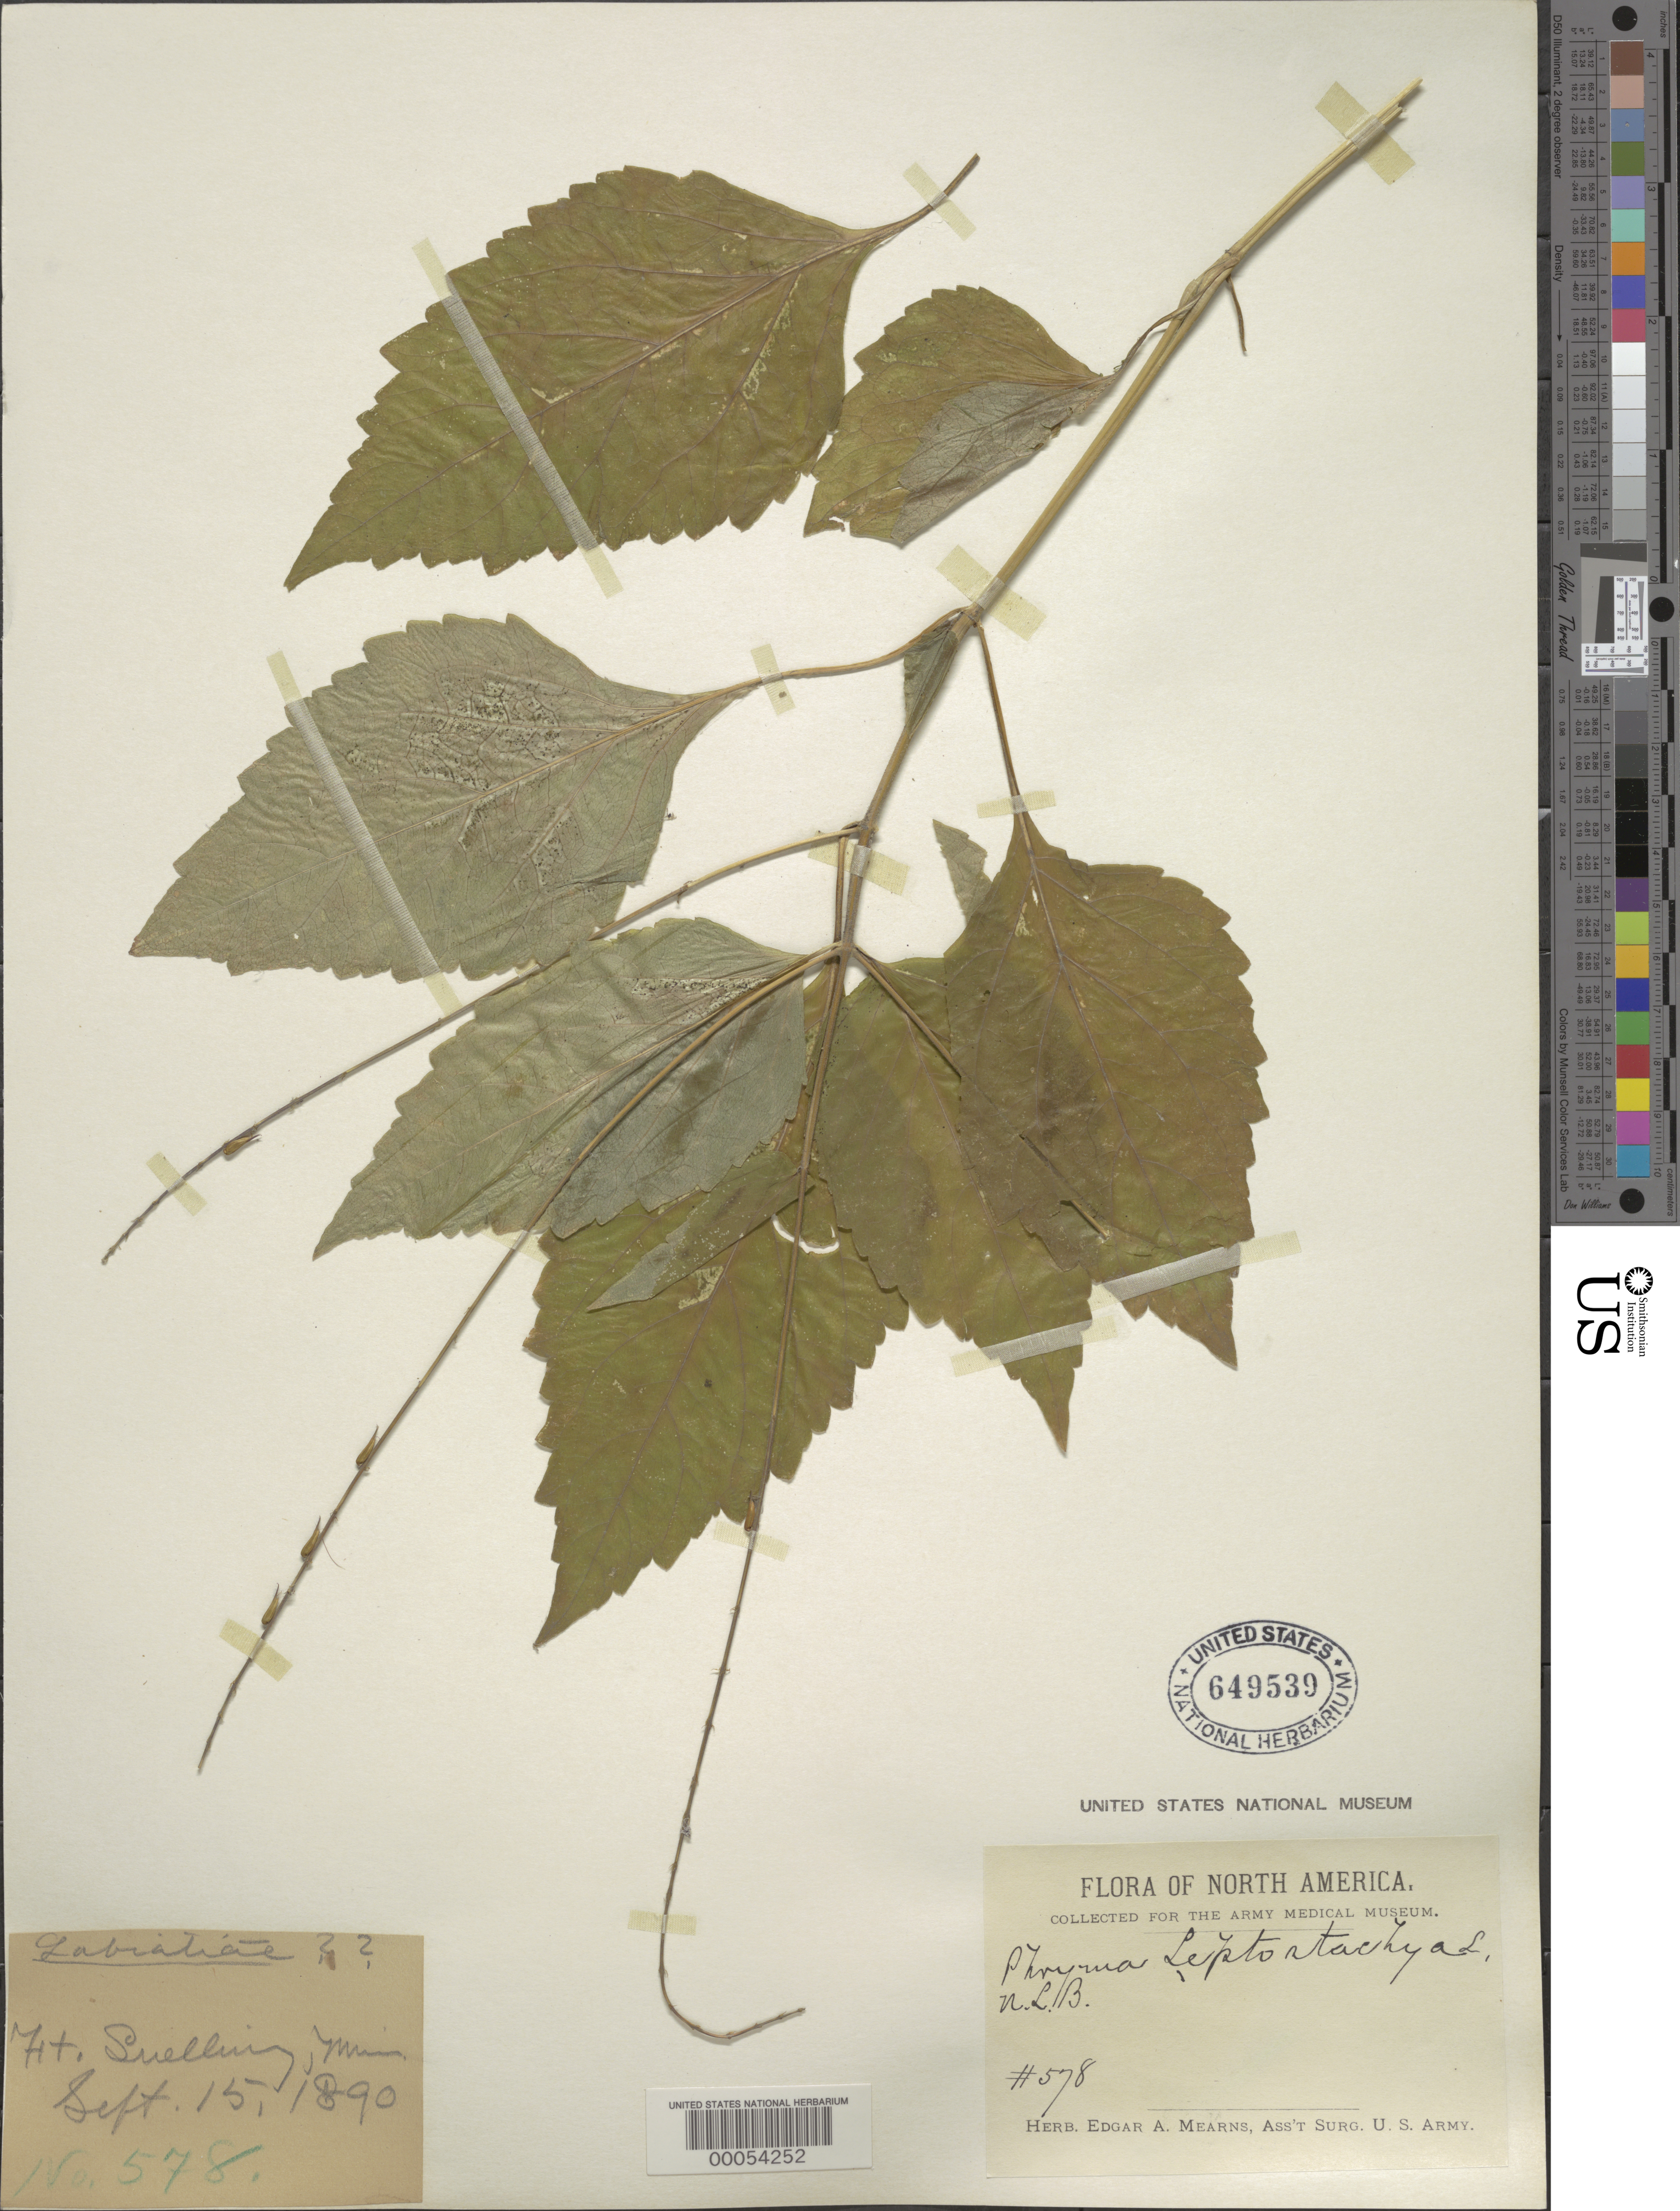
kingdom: Plantae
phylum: Tracheophyta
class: Magnoliopsida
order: Lamiales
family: Phrymaceae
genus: Phryma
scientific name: Phryma leptostachya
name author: L.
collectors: E. A. Mearns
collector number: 578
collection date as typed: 15 Sep 1890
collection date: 1890-09-15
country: United States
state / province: Minnesota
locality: Fort snelling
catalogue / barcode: US 649539